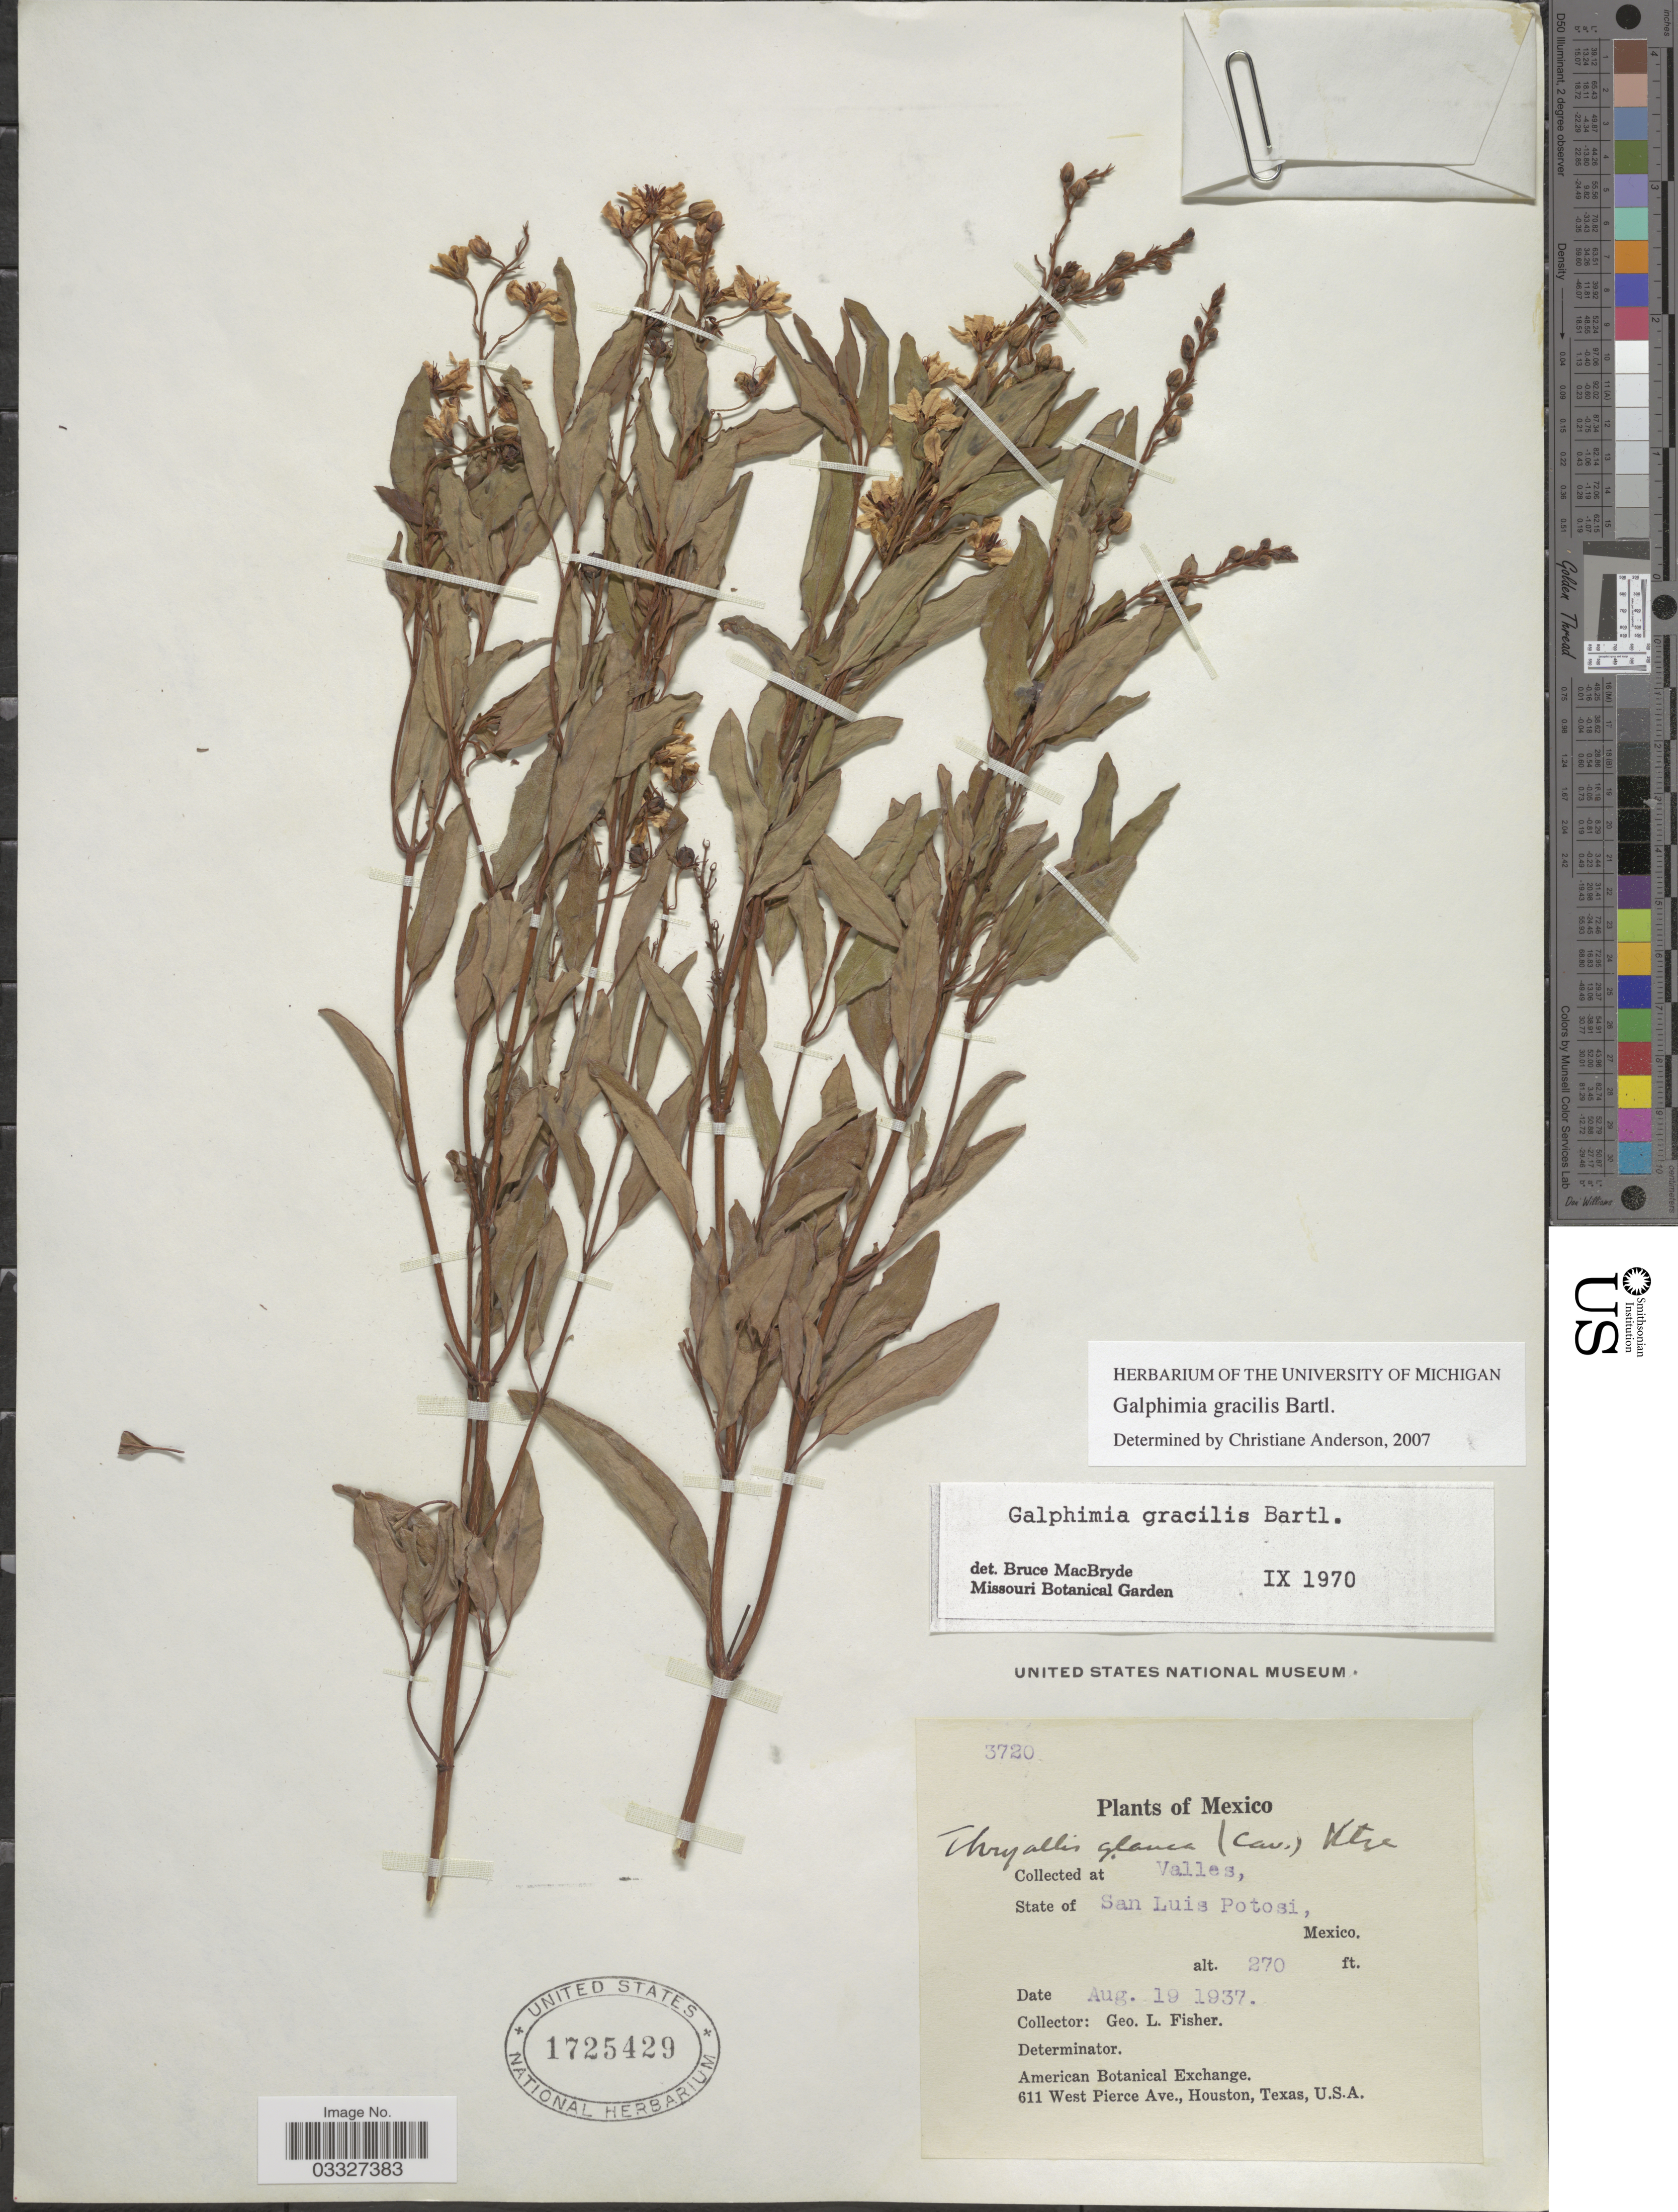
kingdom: Plantae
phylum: Tracheophyta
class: Magnoliopsida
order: Malpighiales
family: Malpighiaceae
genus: Galphimia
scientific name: Galphimia gracilis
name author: Bartl.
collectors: G. L. Fisher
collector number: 3720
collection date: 1937-08-19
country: Mexico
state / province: San Luis Potosí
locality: At Valles.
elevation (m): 82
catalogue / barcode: US 1725429